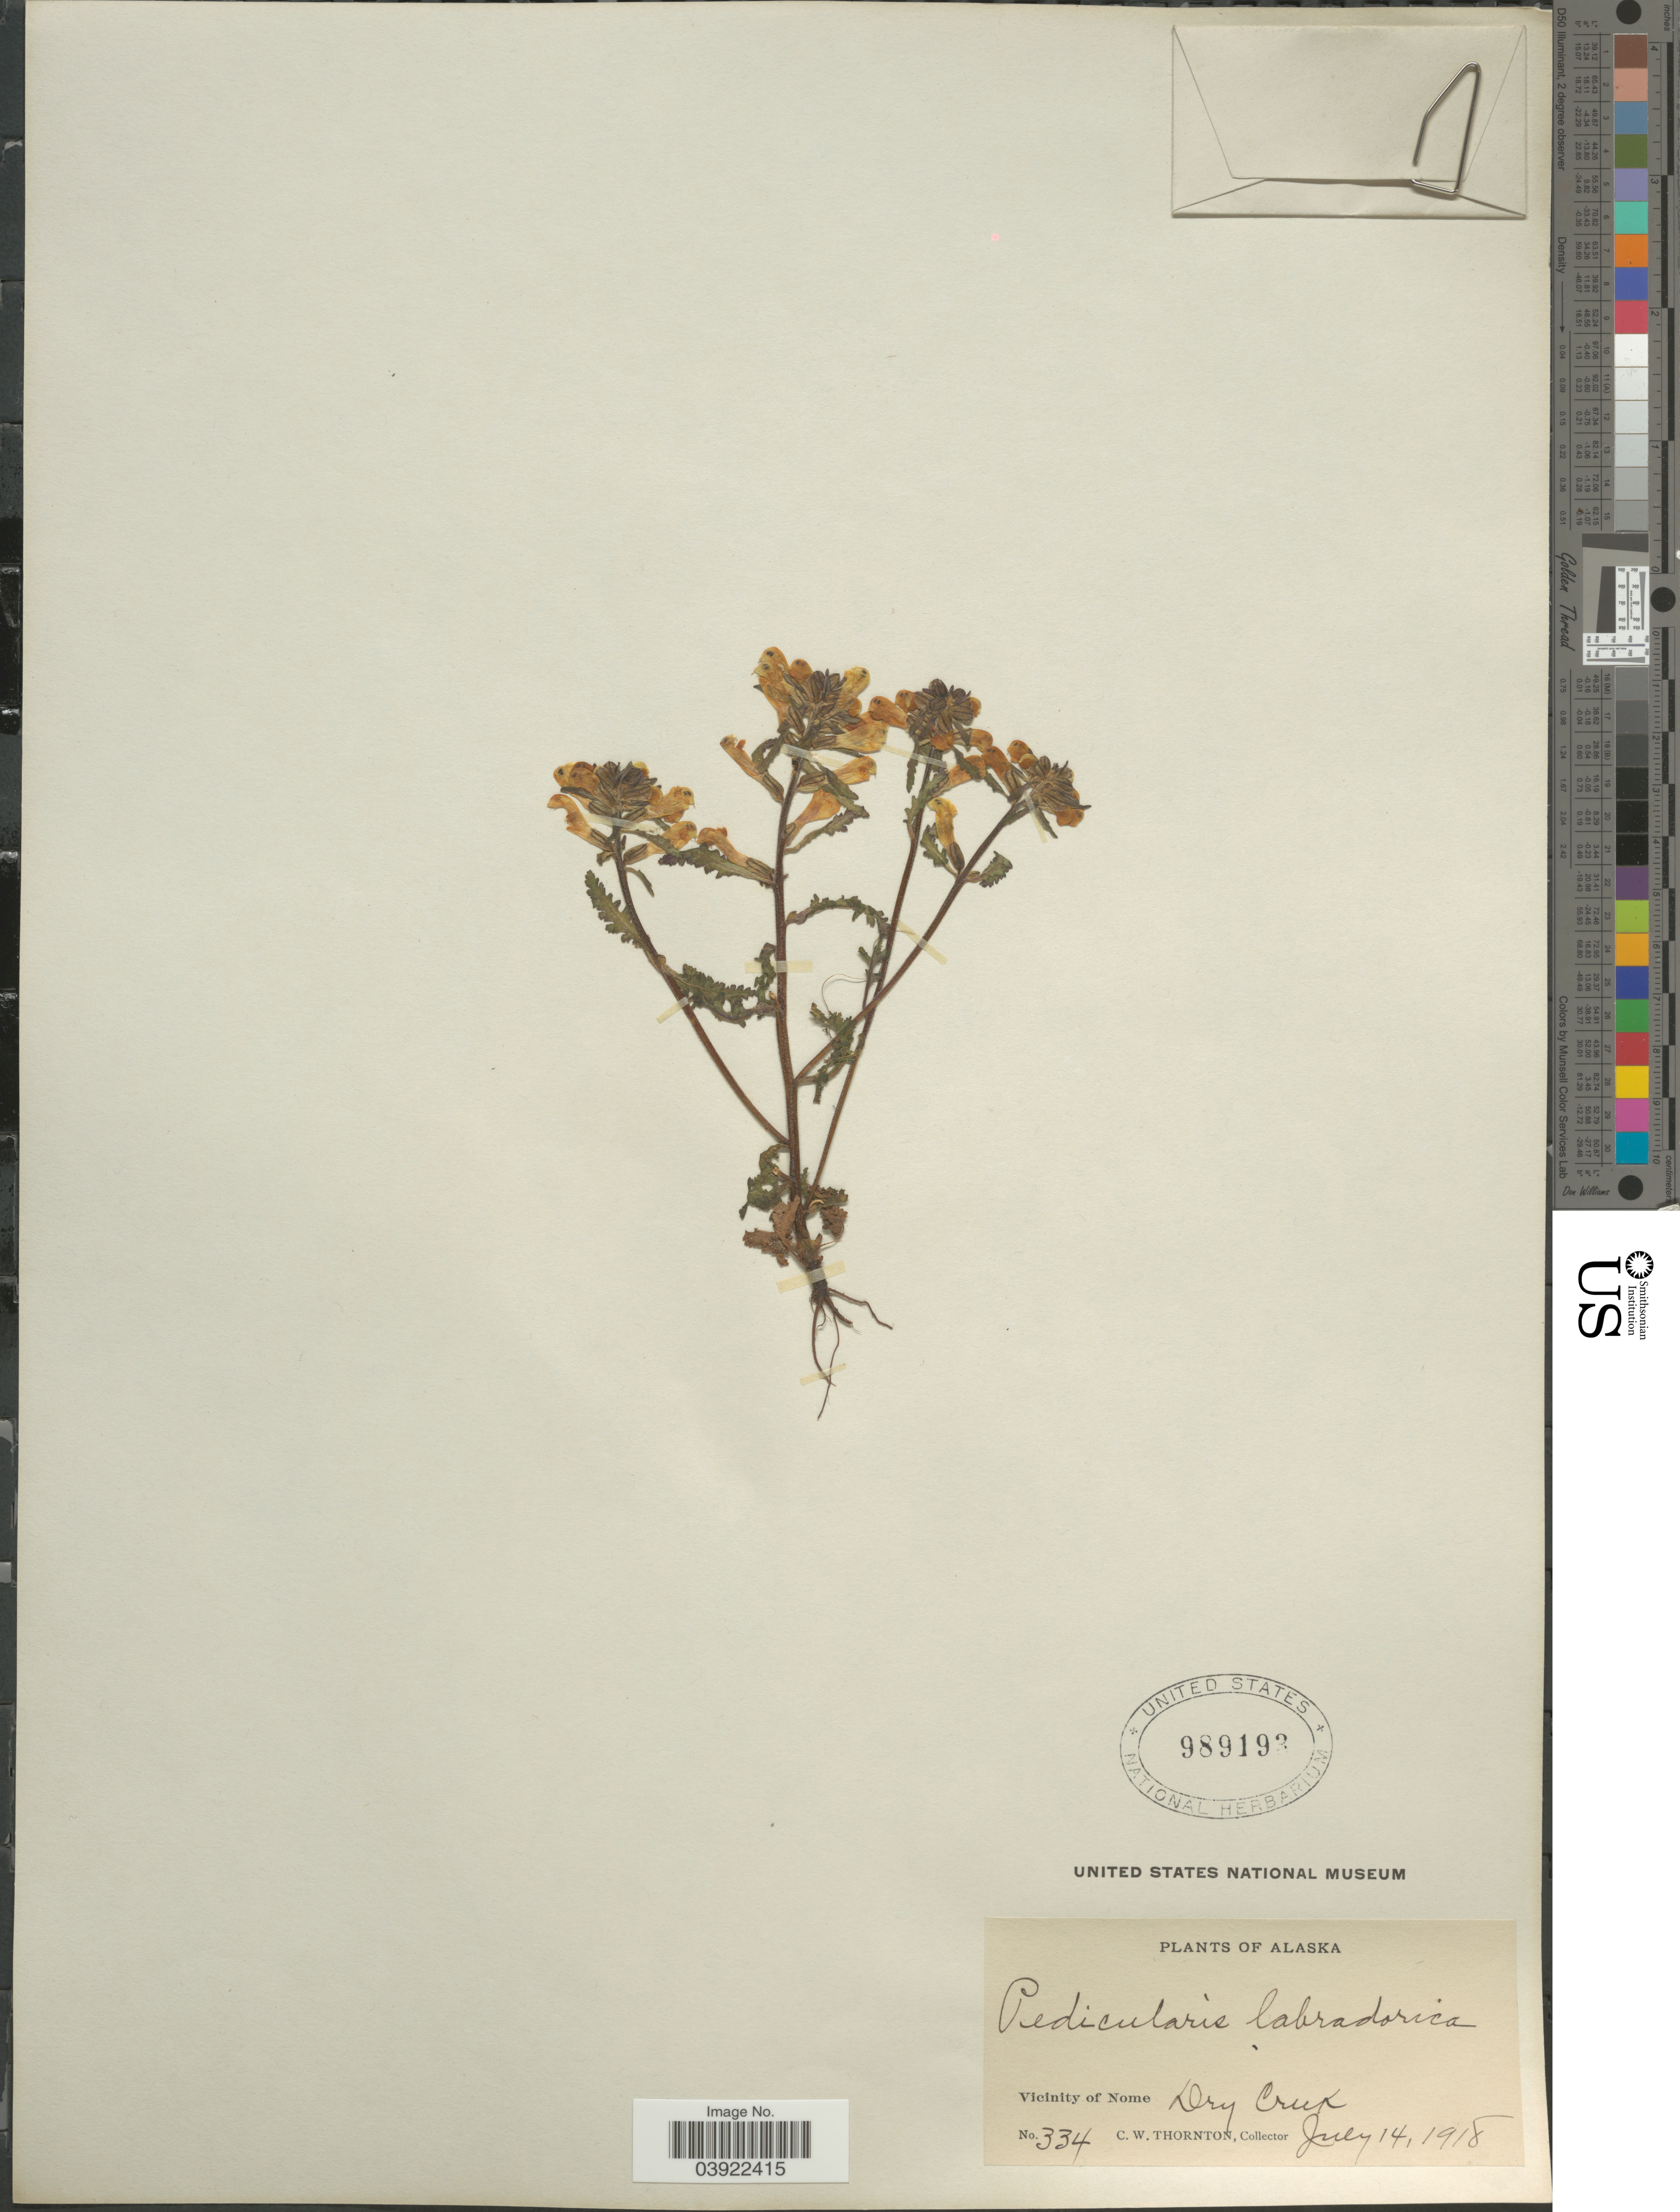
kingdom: Plantae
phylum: Tracheophyta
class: Magnoliopsida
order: Lamiales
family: Orobanchaceae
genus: Pedicularis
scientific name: Pedicularis labradorica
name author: Wirsing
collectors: C. Thornton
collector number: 334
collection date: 1918-07-14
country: United States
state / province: Alaska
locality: Vicinity of Nome. Dry Creek.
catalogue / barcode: US 989193